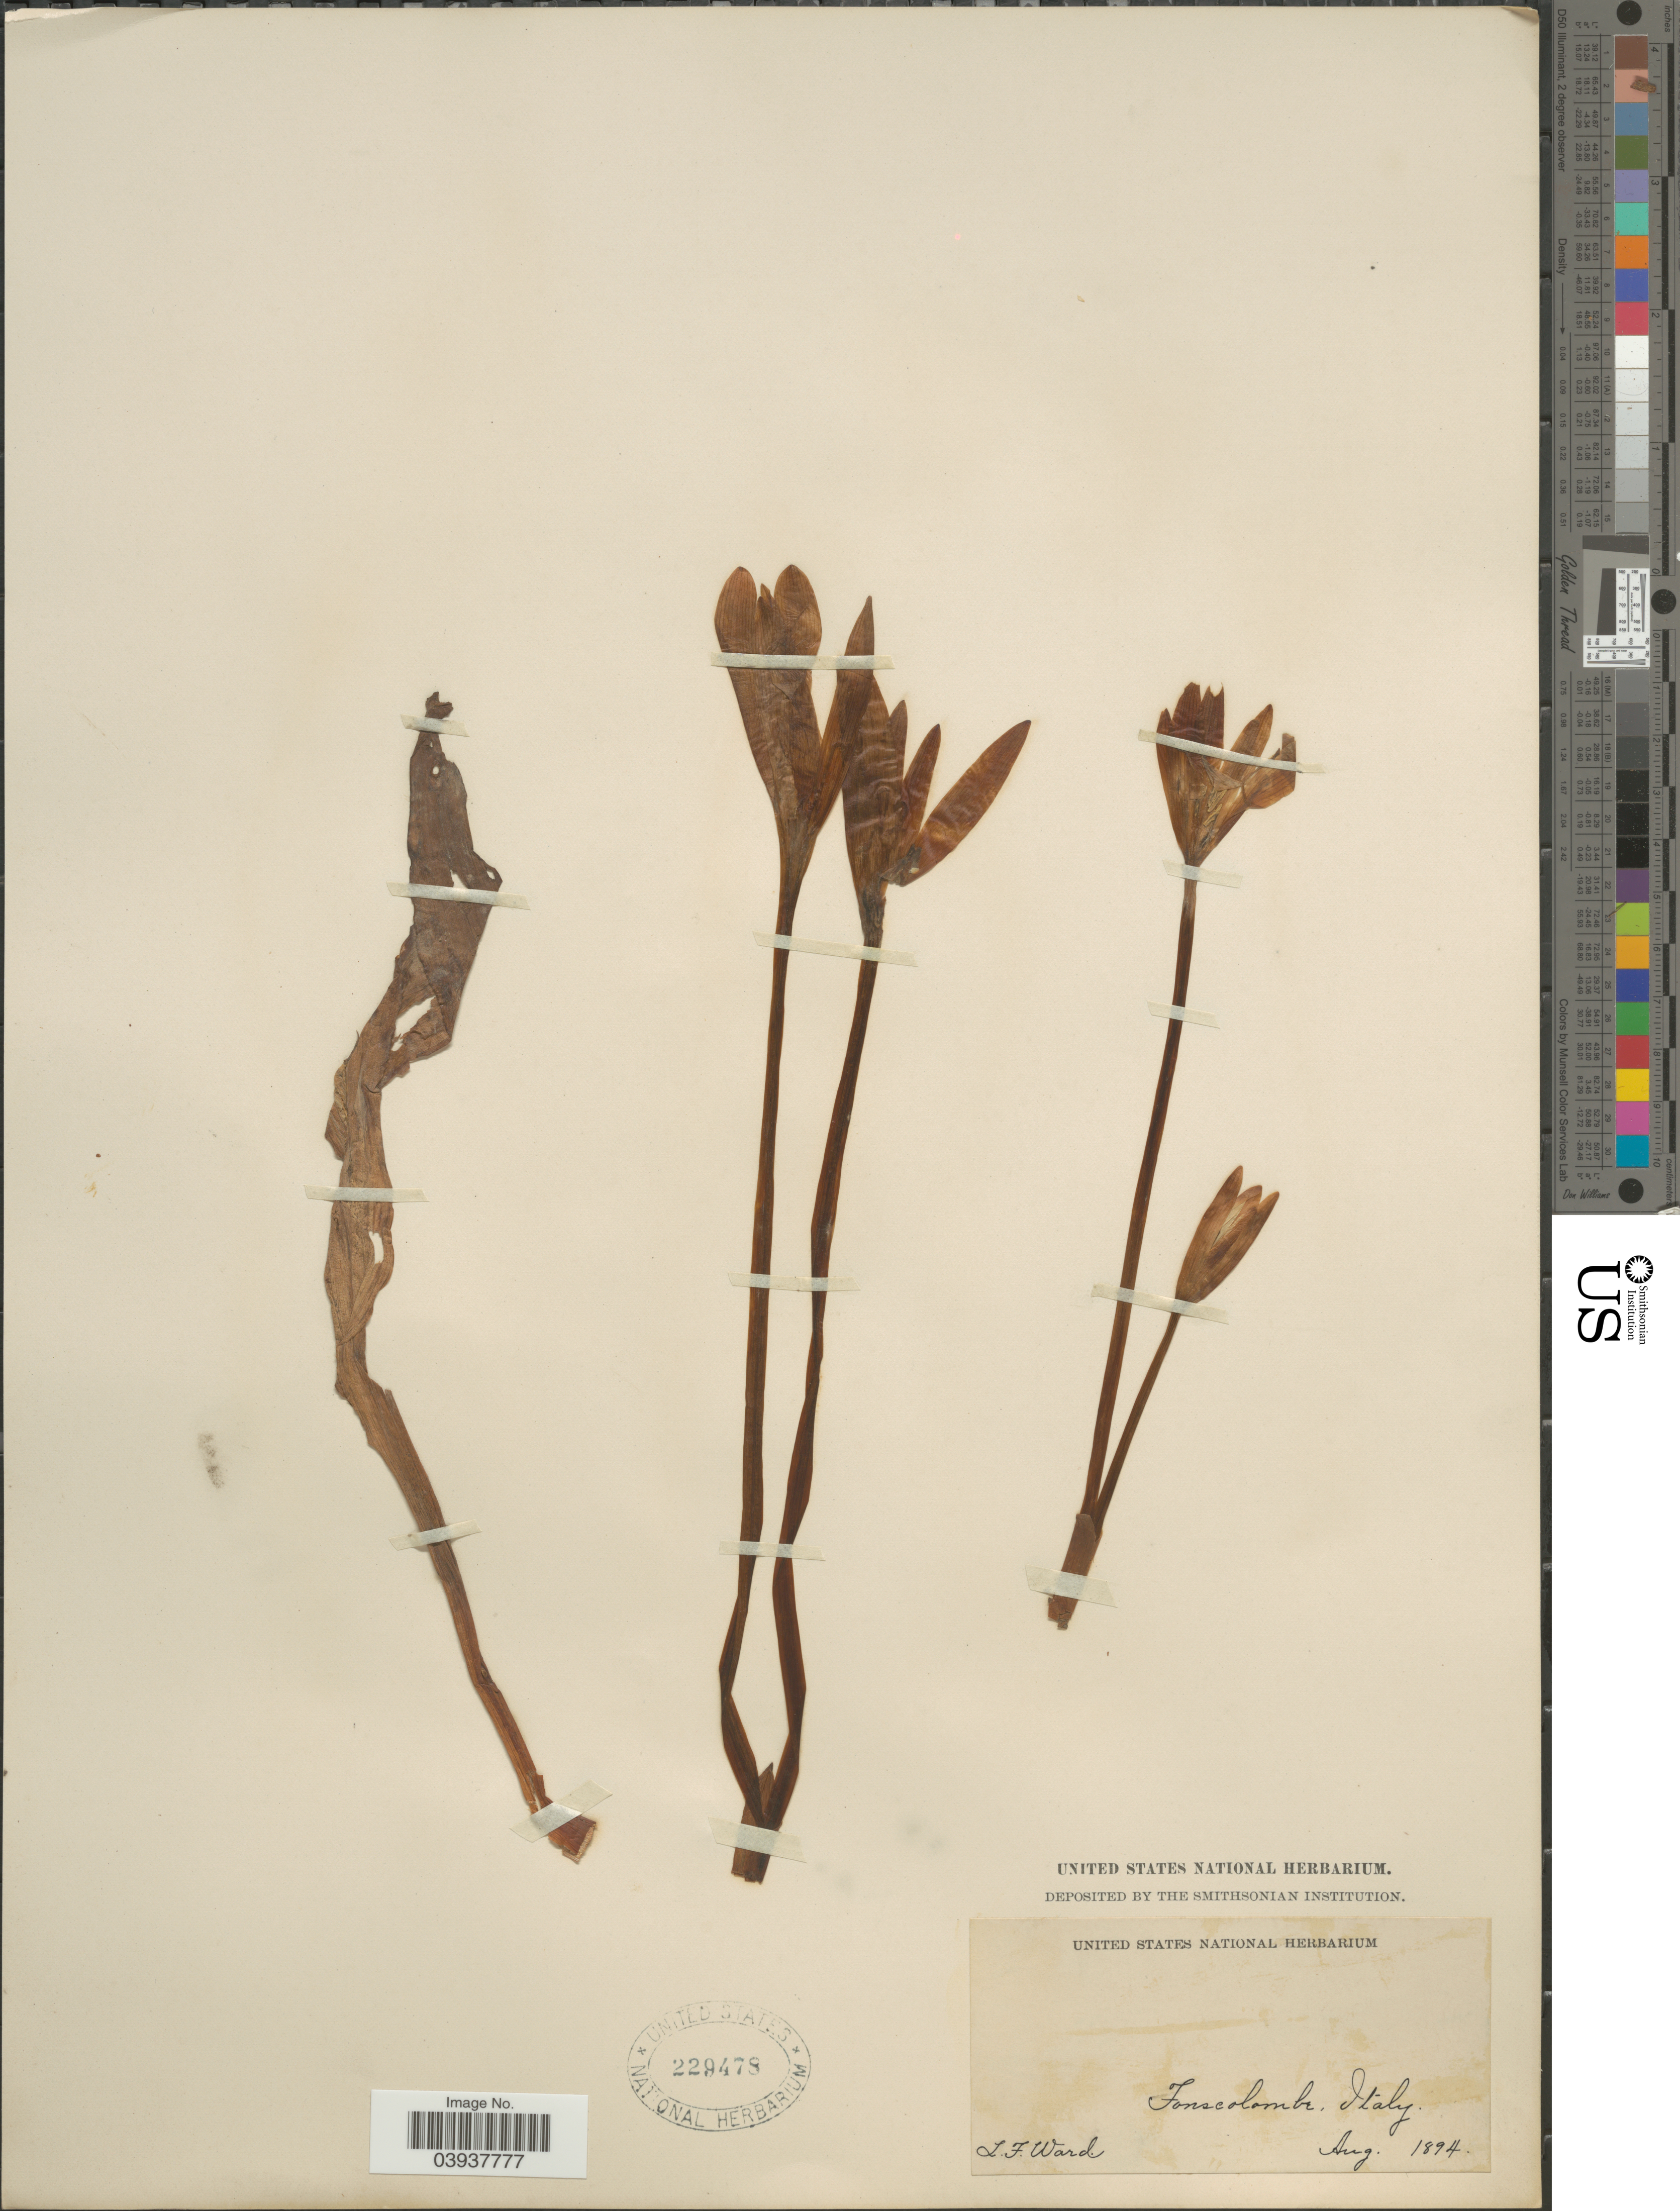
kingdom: Plantae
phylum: Tracheophyta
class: Liliopsida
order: Liliales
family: Colchicaceae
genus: Colchicum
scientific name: Colchicum autumnale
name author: L.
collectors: L. Ward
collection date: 1894-08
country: Italy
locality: Fonscolombe.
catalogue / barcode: US 229478